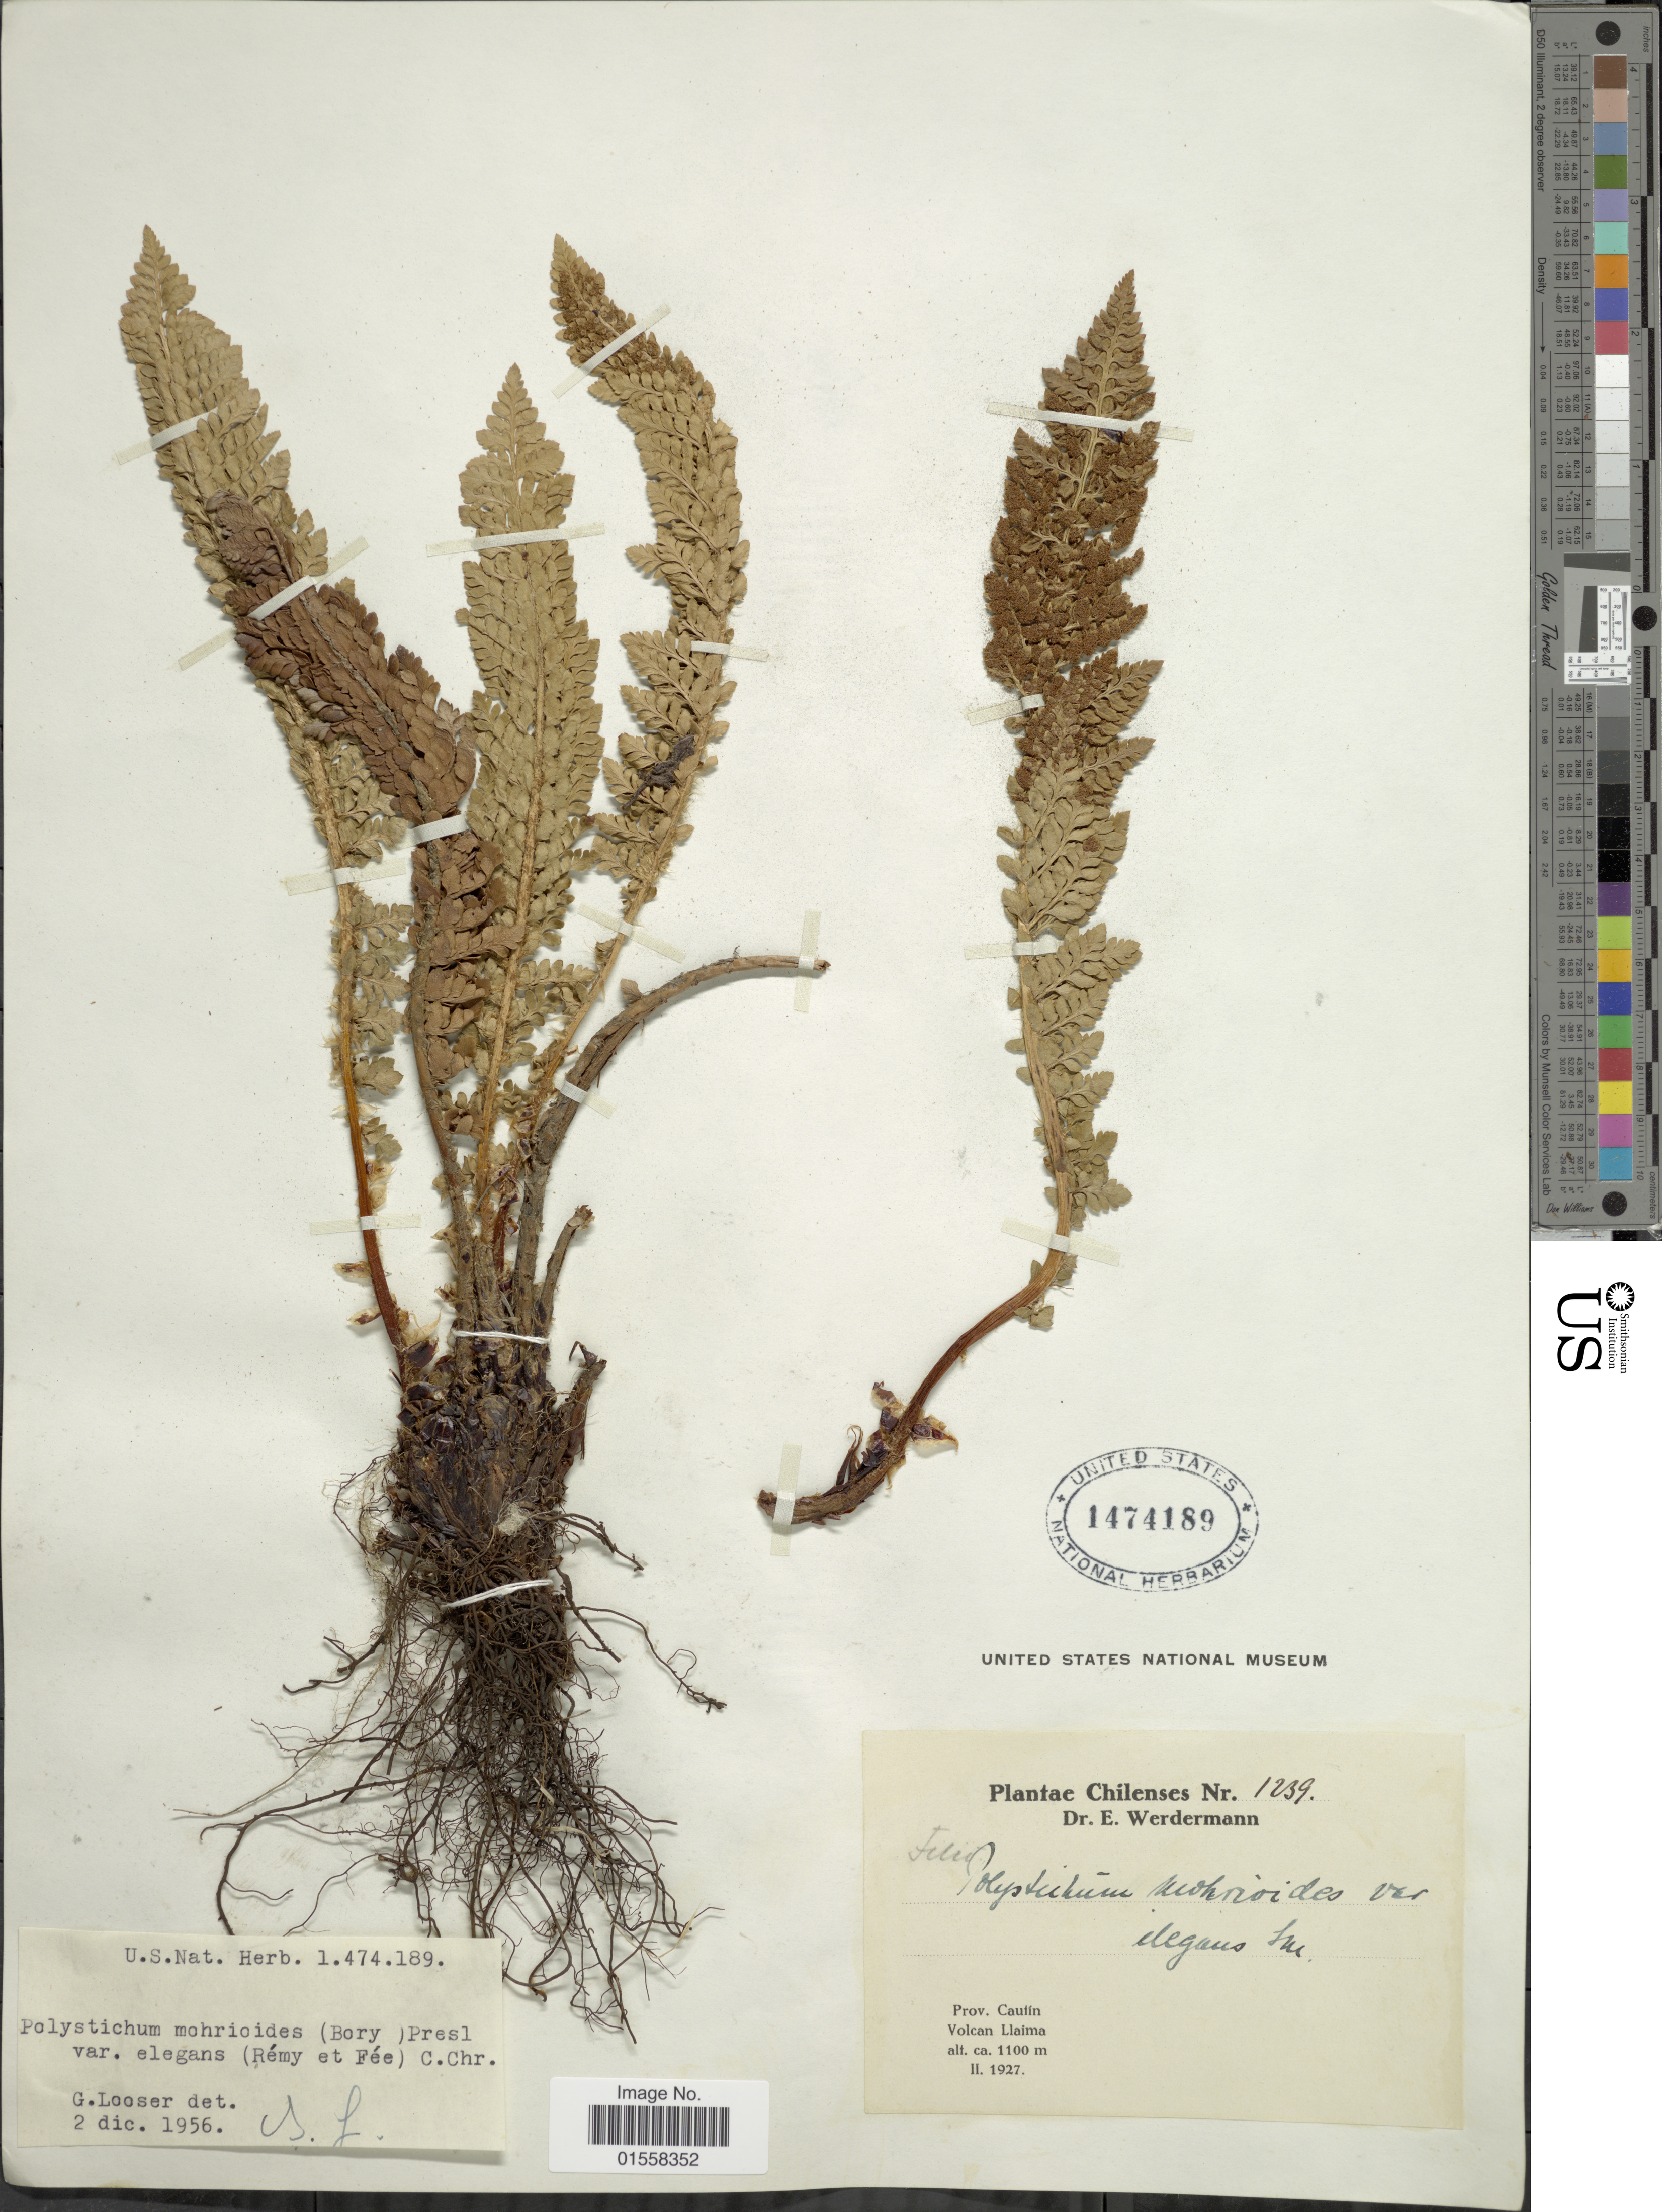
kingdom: Plantae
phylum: Tracheophyta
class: Polypodiopsida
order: Polypodiales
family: Dryopteridaceae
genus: Polystichum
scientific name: Polystichum mohrioides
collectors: E. Werdermann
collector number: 1239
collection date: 1927-02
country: Chile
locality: Chilenses. Prov. Cautin, Volcan Llaima.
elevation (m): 1100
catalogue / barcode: US 1474189